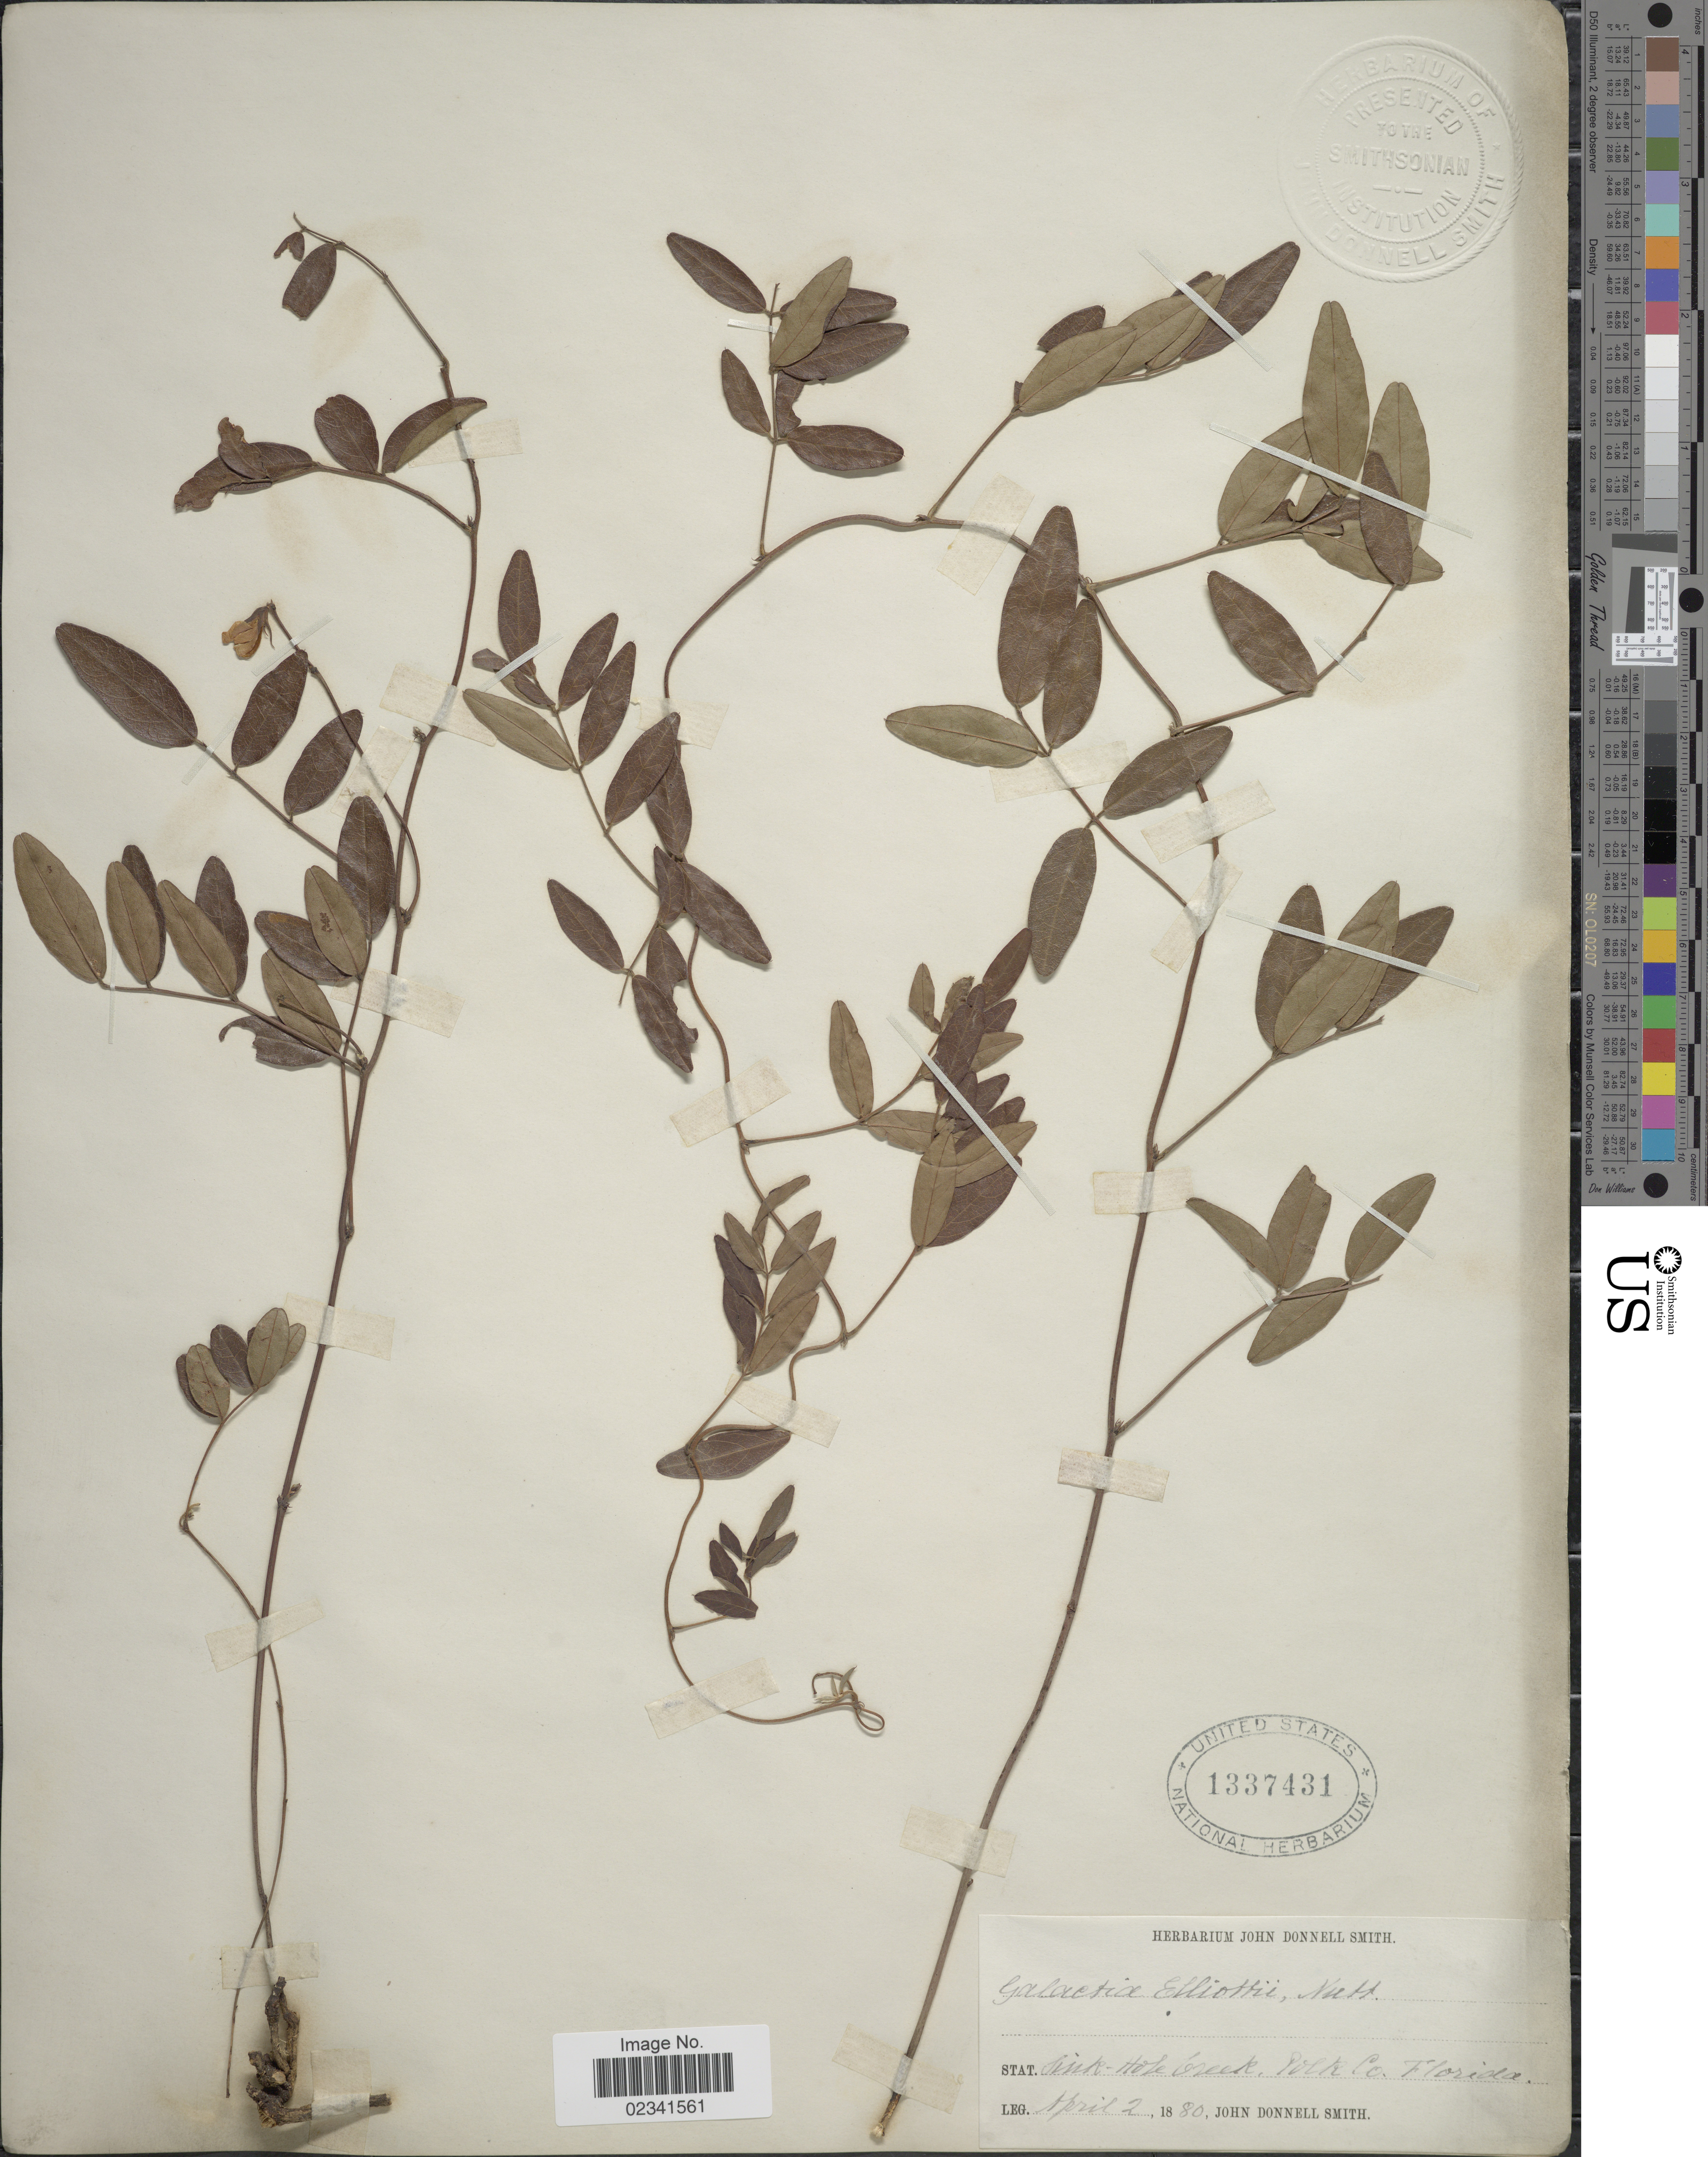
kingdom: Plantae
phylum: Tracheophyta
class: Magnoliopsida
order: Fabales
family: Fabaceae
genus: Galactia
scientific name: Galactia elliottii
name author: Nutt.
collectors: J. Donnell Smith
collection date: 1880-04-02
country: United States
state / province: Florida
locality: Sink Hole Creek, Polk Co.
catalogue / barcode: US 1337431